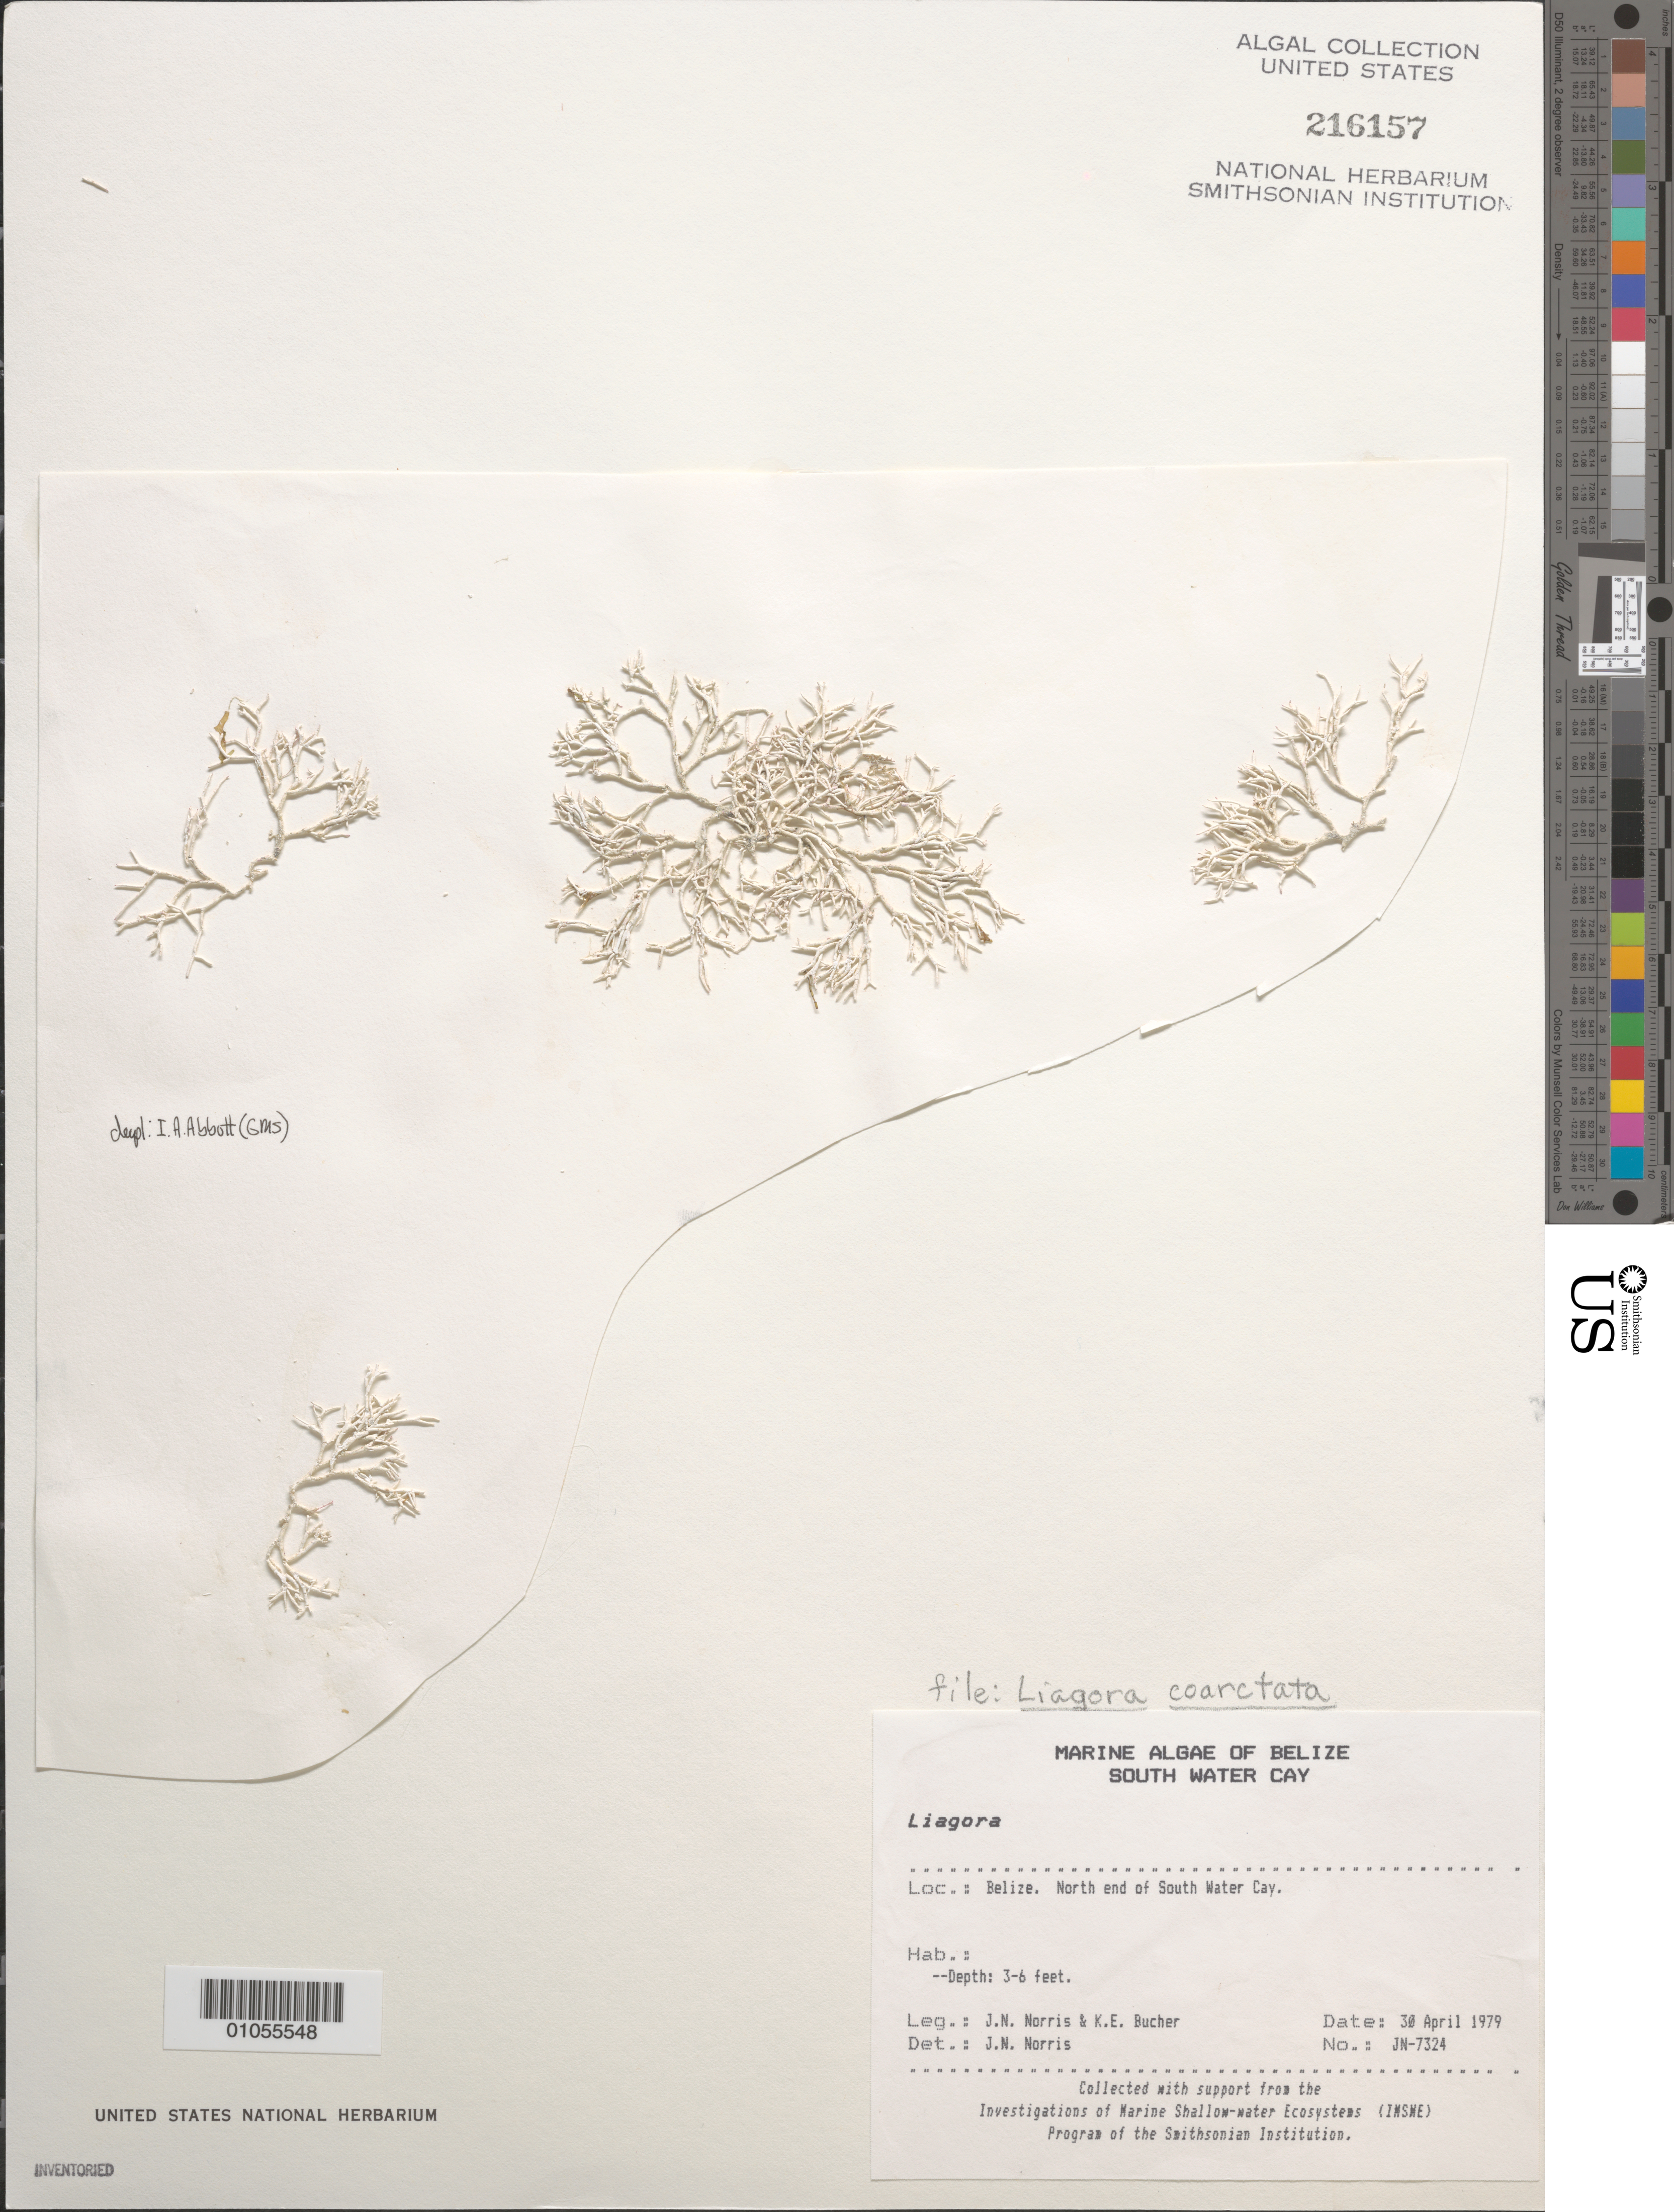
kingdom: Plantae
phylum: Rhodophyta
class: Florideophyceae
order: Nemaliales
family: Liagoraceae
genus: Liagora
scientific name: Liagora turneri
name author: Zanardini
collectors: J. N. Norris & K. E. Bucher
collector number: JN-7324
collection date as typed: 30 Apr 1979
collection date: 1979-04-30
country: Belize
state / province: Stann Creek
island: South Water Cay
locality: North end of the cay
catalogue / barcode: US 216157